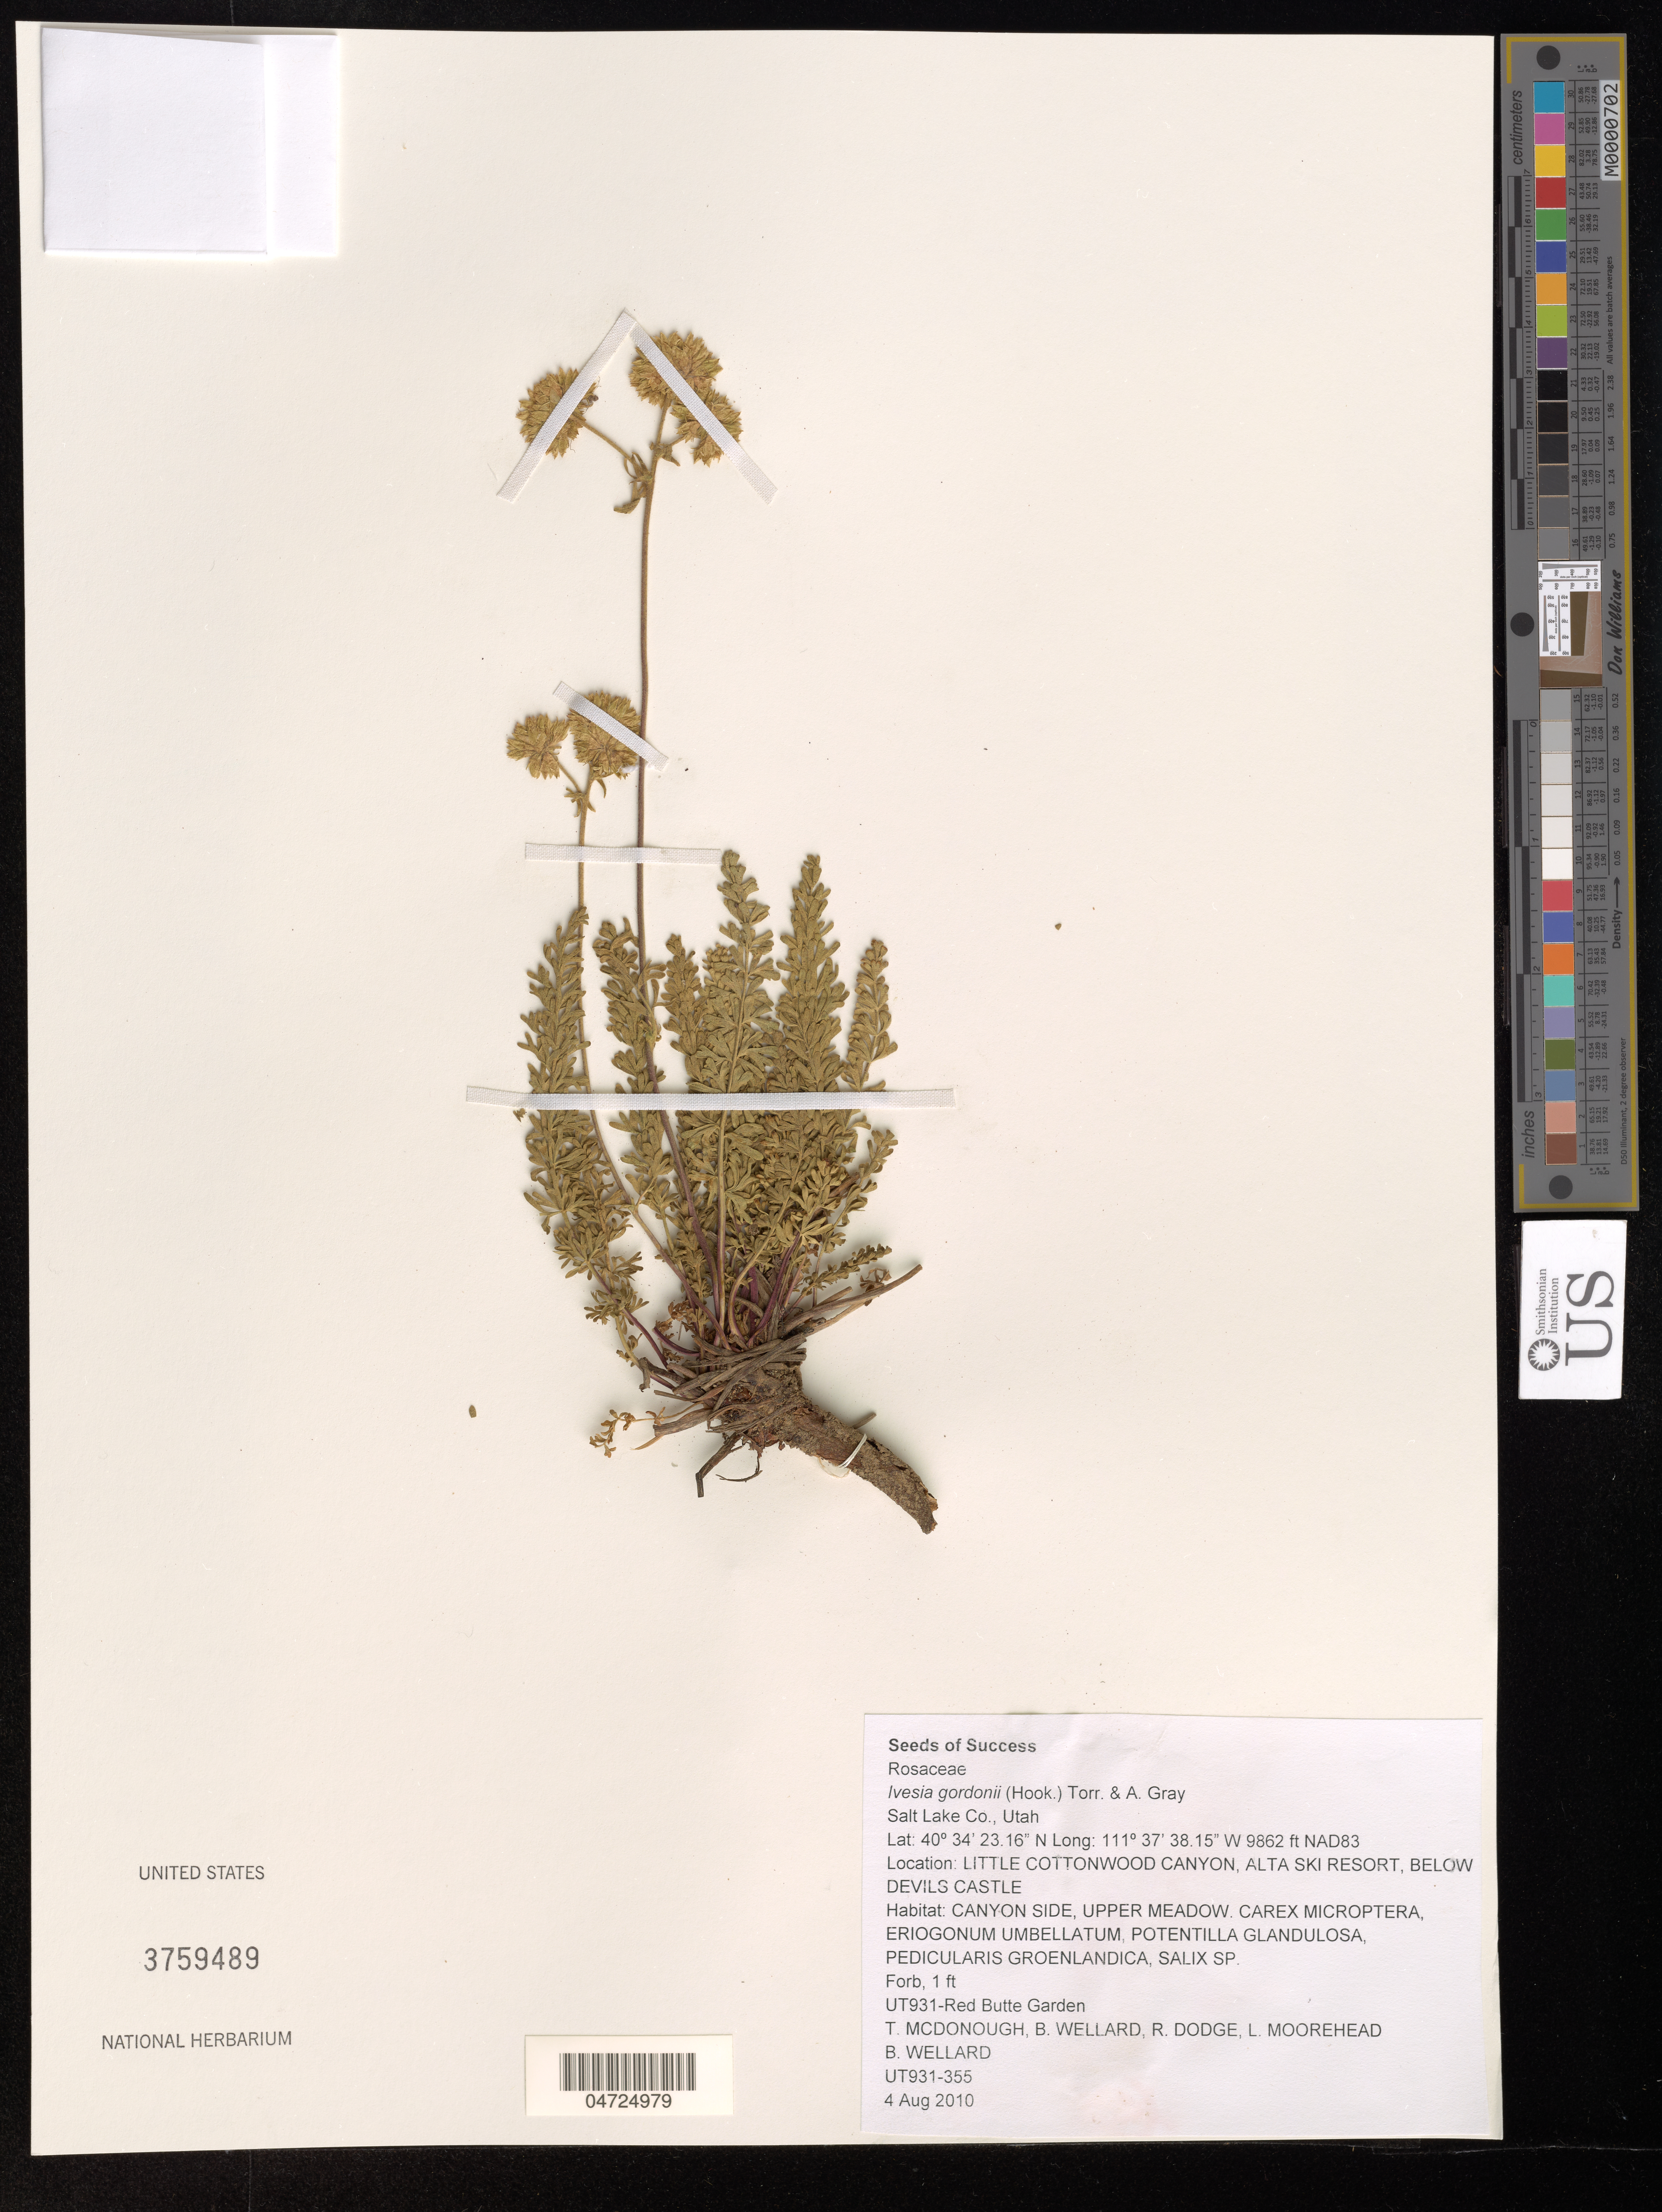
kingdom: Plantae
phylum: Tracheophyta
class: Magnoliopsida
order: Rosales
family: Rosaceae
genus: Ivesia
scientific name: Ivesia gordonii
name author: (Hook.) Torr. & A. Gray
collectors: T. McDonough, B. Wellard, R. Dodge & L. Moorehead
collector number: UT931-355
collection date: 2010-08-04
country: United States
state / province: Utah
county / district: Salt Lake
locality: Salt Lake Co. Little Cottonwood Canyon, Alta Ski Resort, below Devils Castle. UT931-Red Butte Garden. NAD83.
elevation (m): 3006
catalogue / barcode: US 3759489